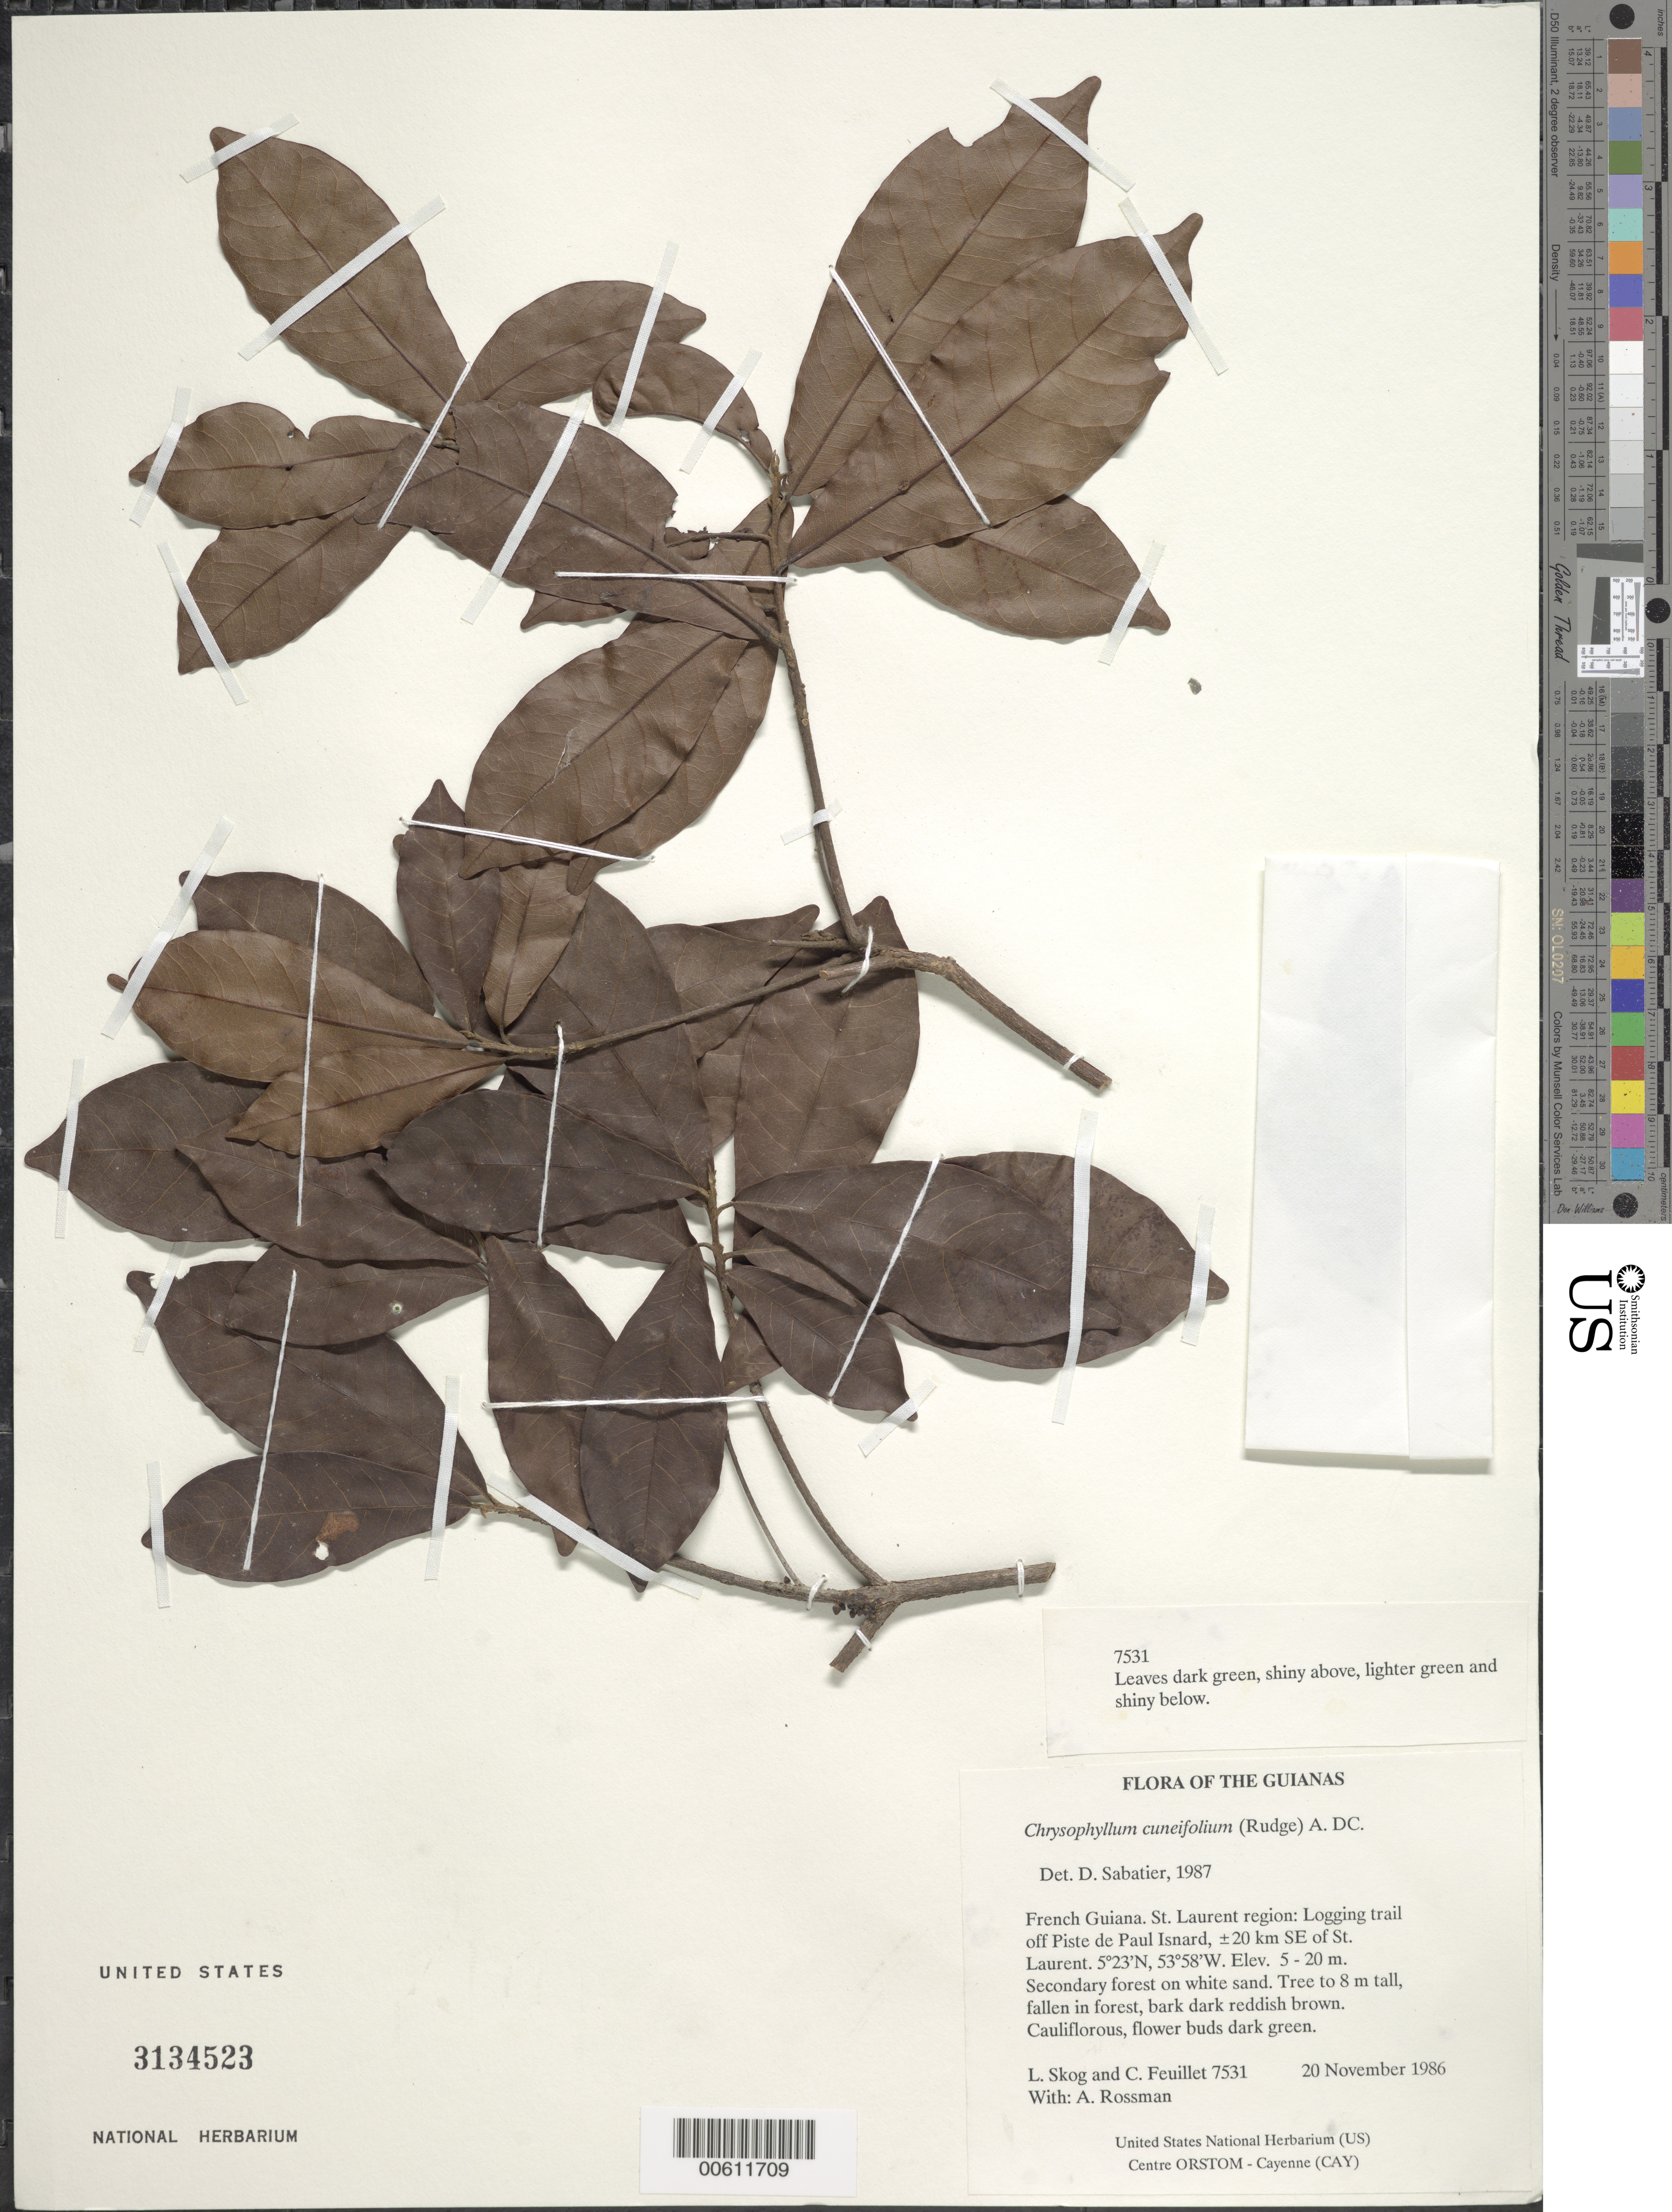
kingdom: Plantae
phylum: Tracheophyta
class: Magnoliopsida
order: Ericales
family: Sapotaceae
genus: Chrysophyllum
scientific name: Chrysophyllum cuneifolium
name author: (Rudge) A. DC.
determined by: Sabatier, D.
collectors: L. E. Skog, C. Feuillet & A. Rossman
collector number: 7531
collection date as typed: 20 November 1986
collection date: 1986-11-20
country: French Guiana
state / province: Saint-Laurent-du-Maroni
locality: Logging trail off Piste de Paul Isnard, ±20 km SE of St. Laurent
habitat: Secondary forest on white sand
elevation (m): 5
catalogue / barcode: US 3134523